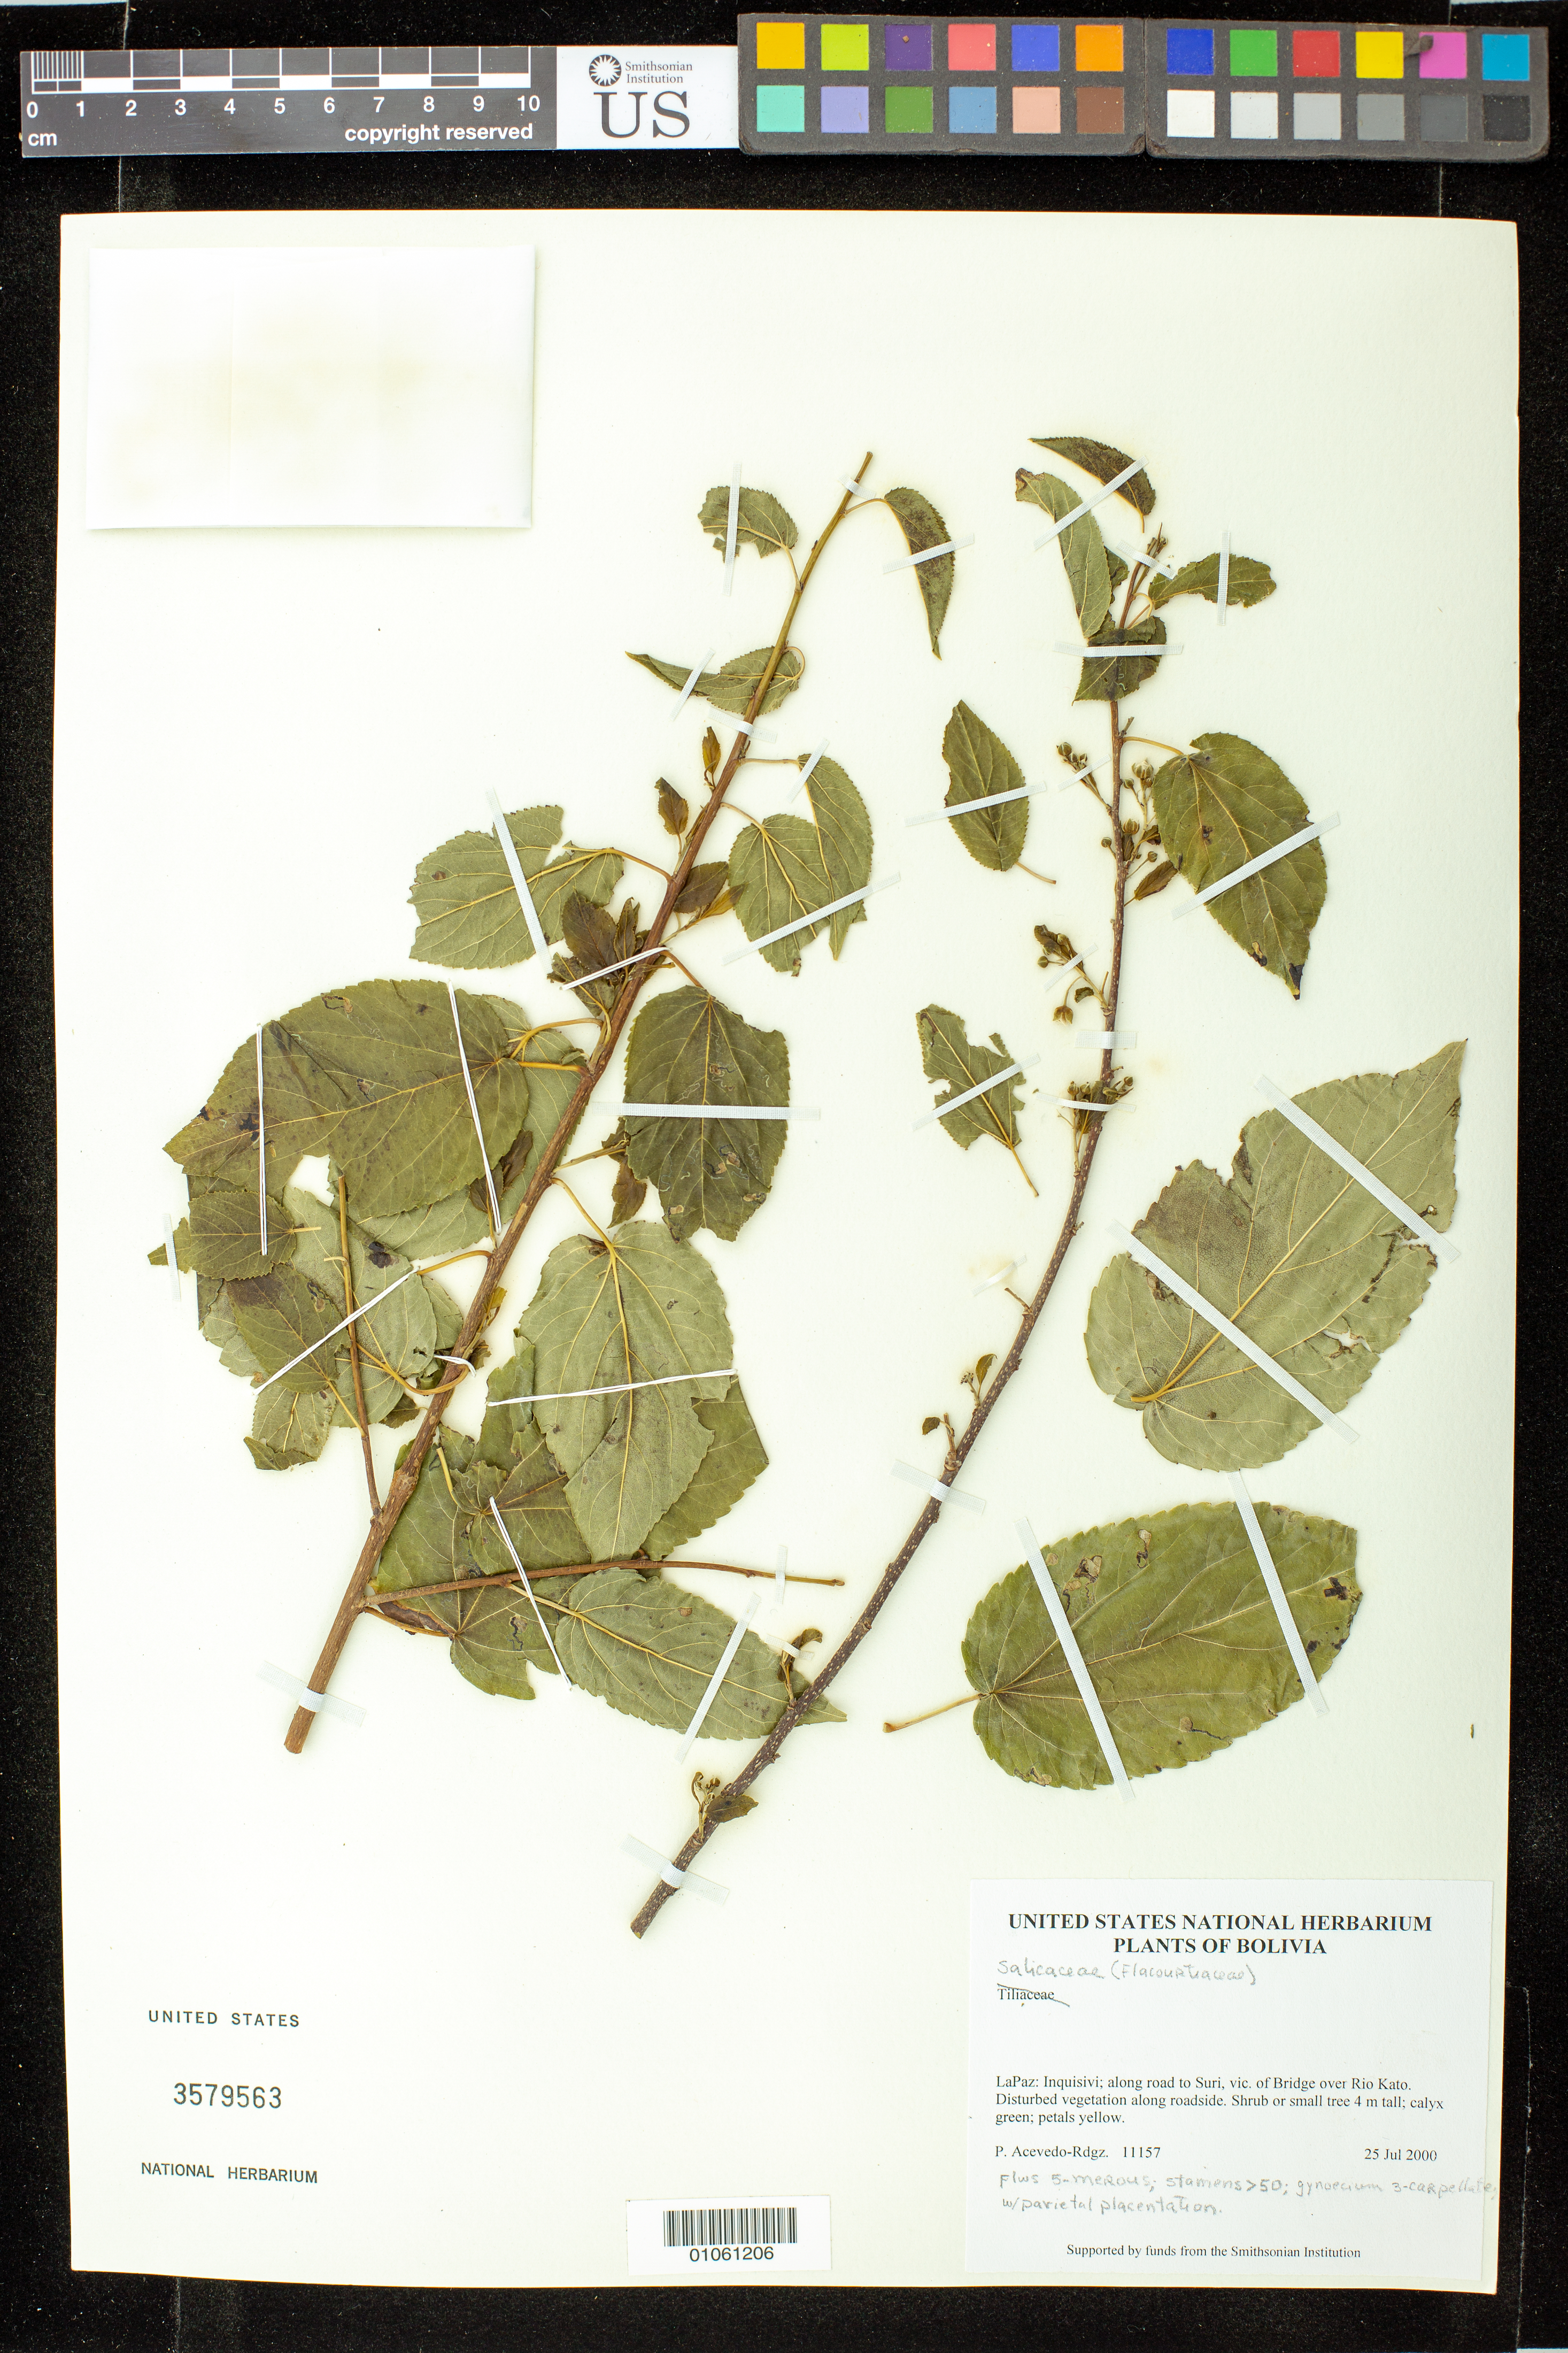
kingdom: Plantae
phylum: Tracheophyta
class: Magnoliopsida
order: Malpighiales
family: Salicaceae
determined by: Dorr, L. J., (BOT), Smithsonian Institution - National Museum of Natural History (UNITED STATES)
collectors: P. Acevedo-Rodr.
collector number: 11157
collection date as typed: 25 Jul 2000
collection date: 2000-07-25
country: Bolivia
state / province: La Paz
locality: LaPaz: Inquisivi; along road to Suri, vic. of Bridge over Rio Kato.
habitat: Disturbed vegetation along roadside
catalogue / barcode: US 3579563